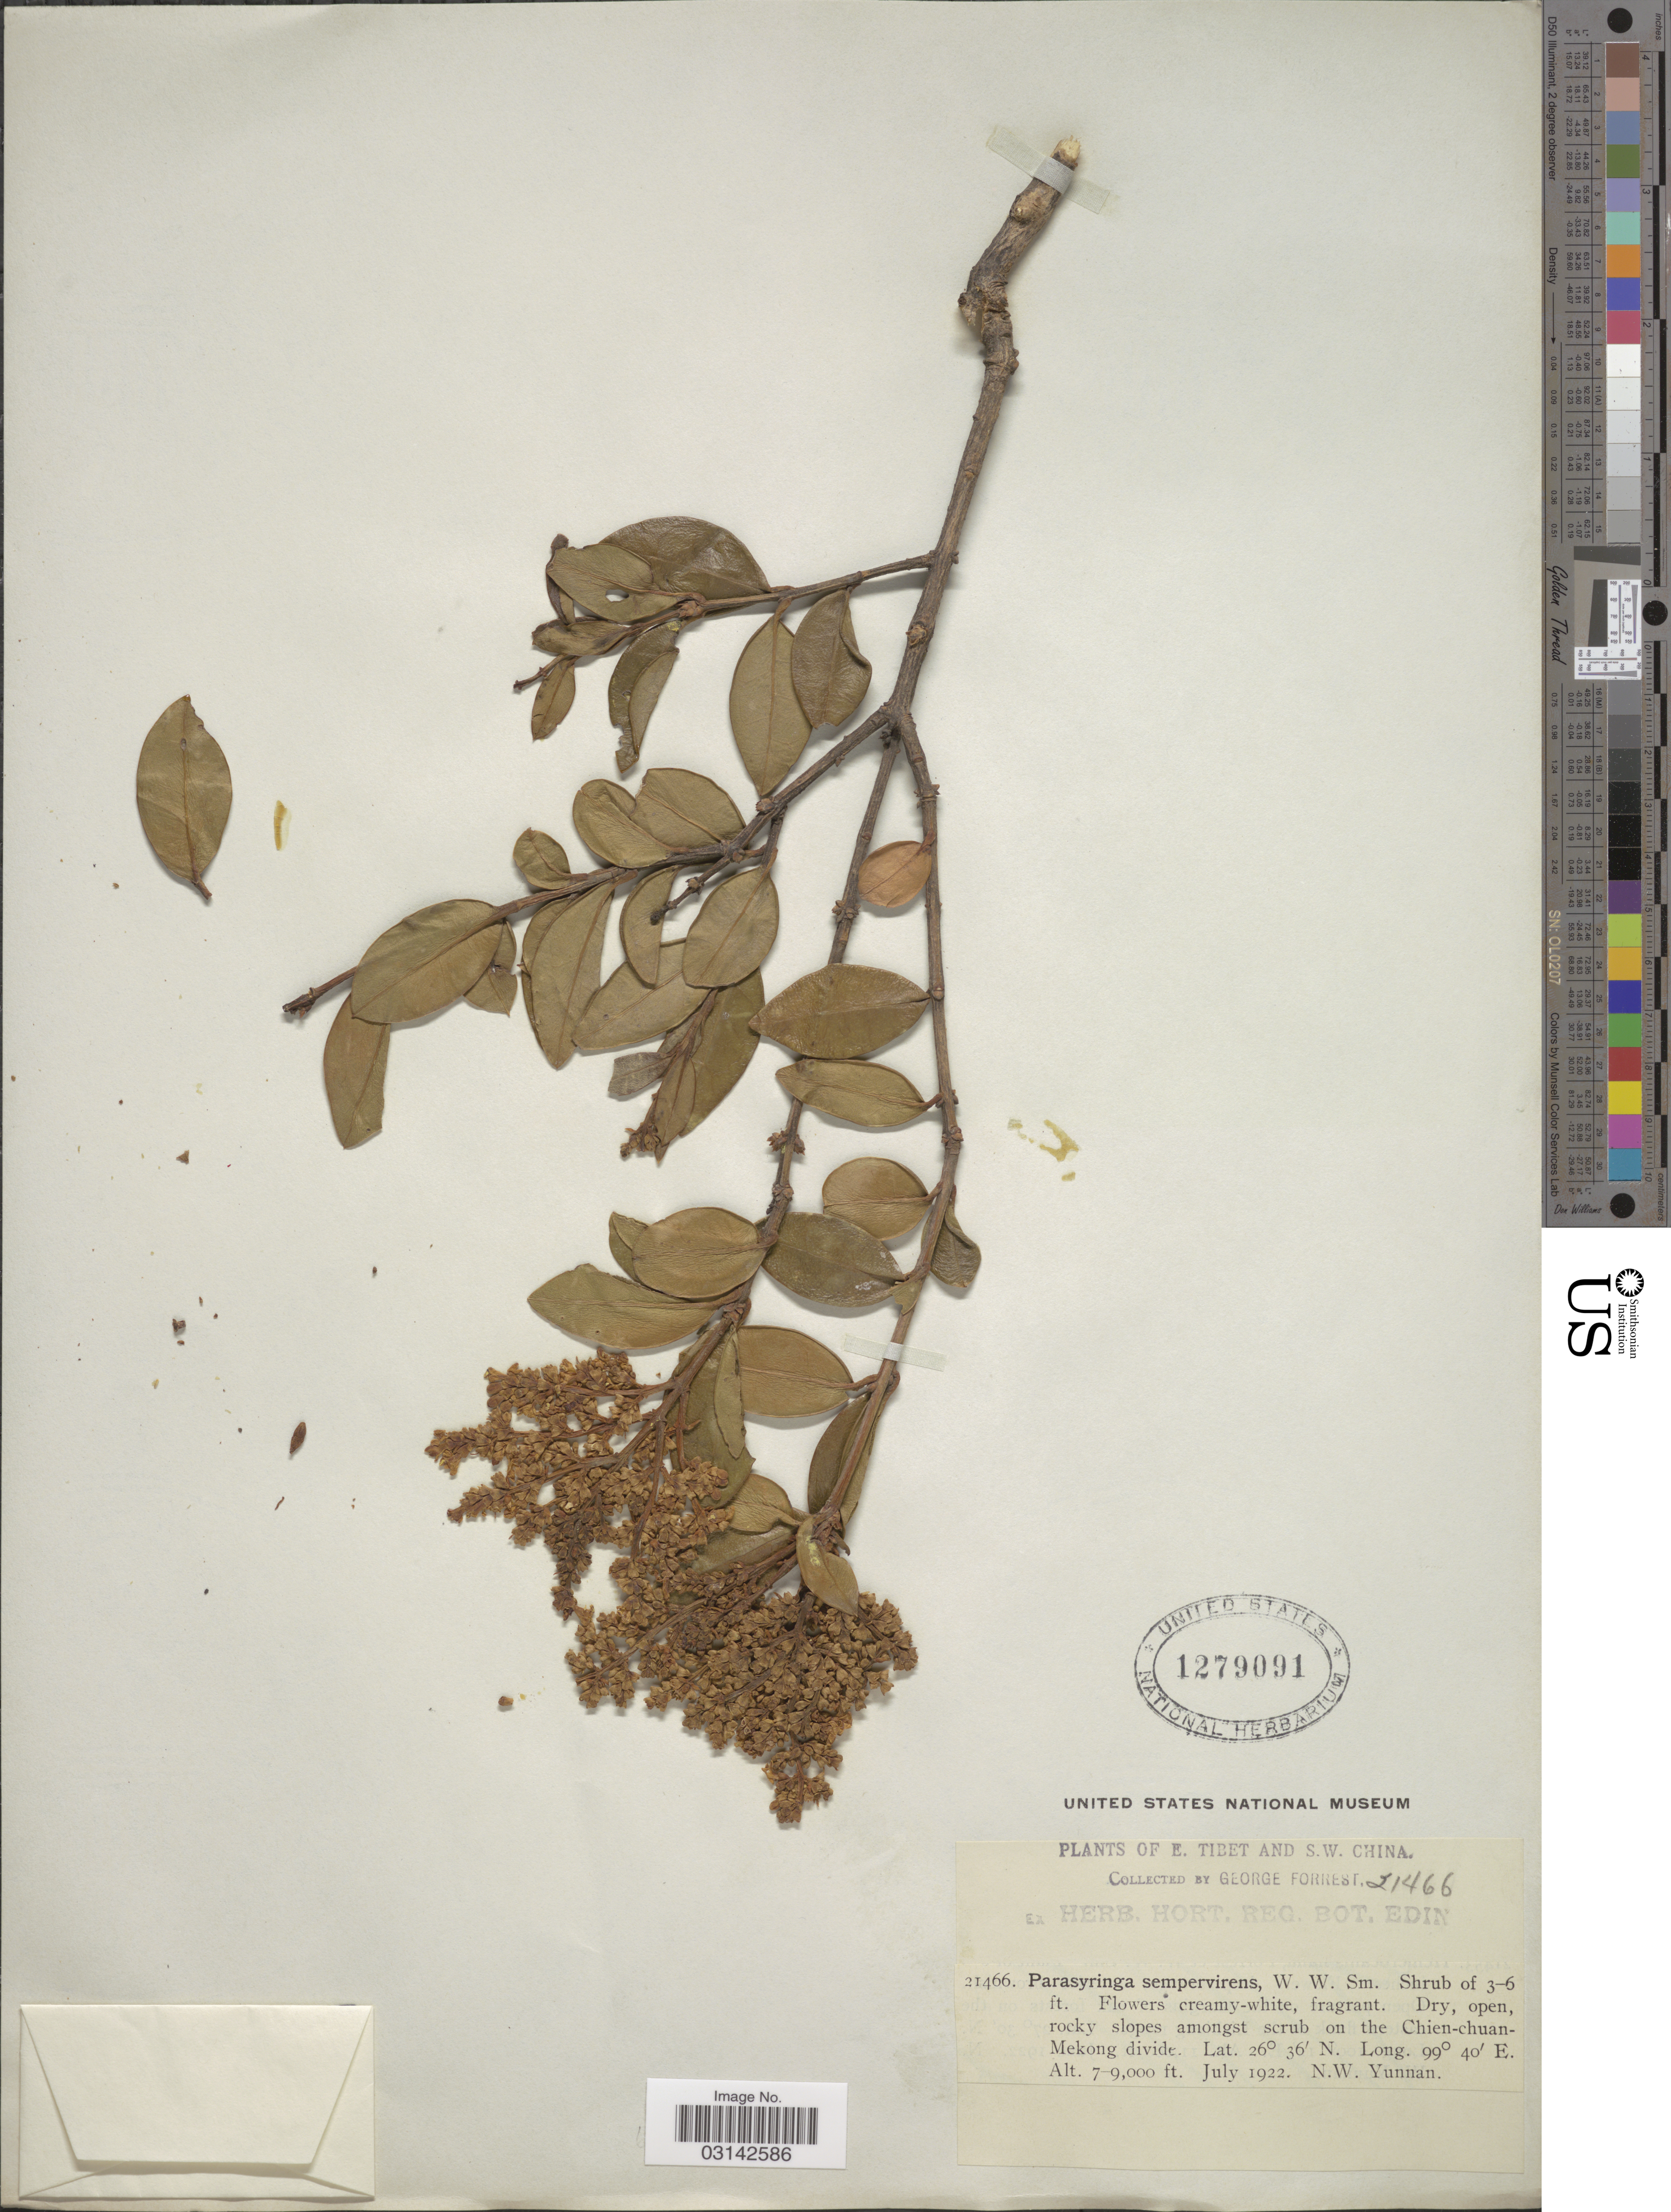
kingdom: Plantae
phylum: Tracheophyta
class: Magnoliopsida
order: Lamiales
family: Oleaceae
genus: Ligustrum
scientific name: Ligustrum sempervirens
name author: (Franch.) Lingelsh.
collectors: G. Forrest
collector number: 21466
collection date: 1922-07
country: China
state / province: Yunnan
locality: S.W. China, Dry, open, rocky slopes amongst scrub on the Chien-chuan-Mekong divide. N.W. Yunnan.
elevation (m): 2134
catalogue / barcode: US 1279091